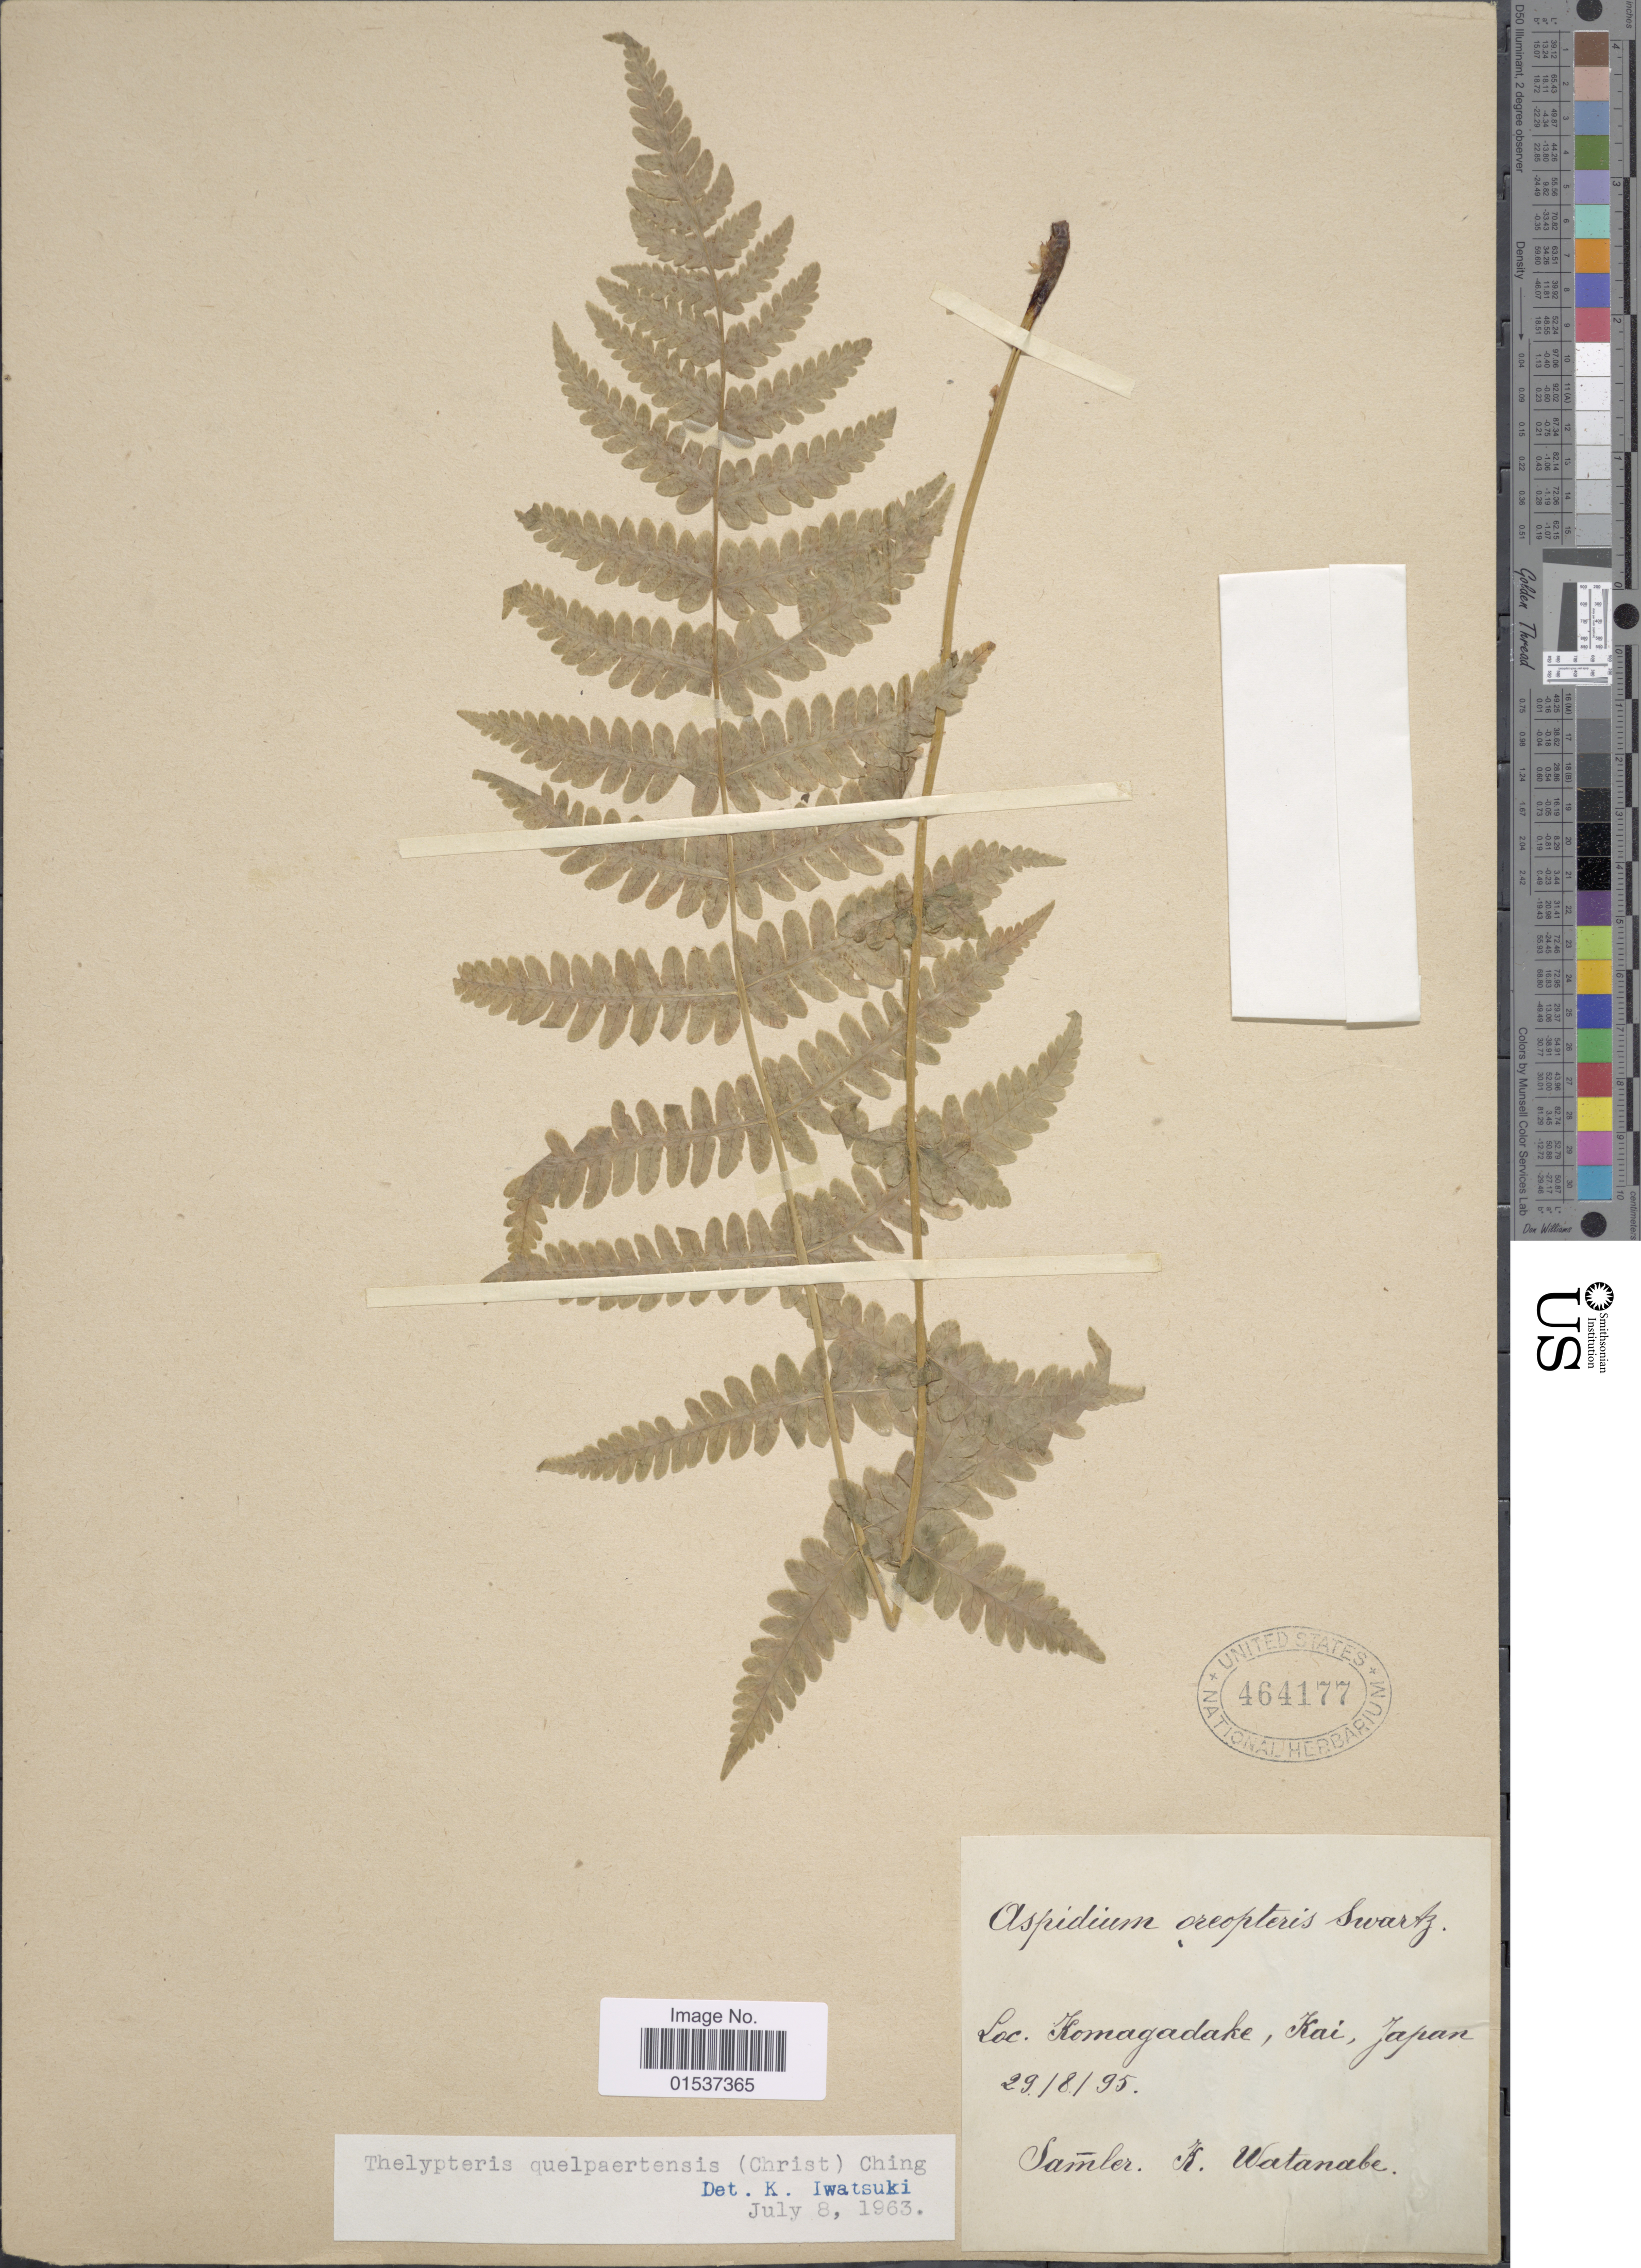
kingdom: Plantae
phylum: Tracheophyta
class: Polypodiopsida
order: Polypodiales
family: Thelypteridaceae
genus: Oreopteris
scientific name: Oreopteris quelpartensis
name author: (Christ) Holub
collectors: K. Watanabe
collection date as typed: Transcribed d/m/y: 29/8/95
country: Japan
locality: Komagadake, Kai, Japan.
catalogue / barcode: US 464177